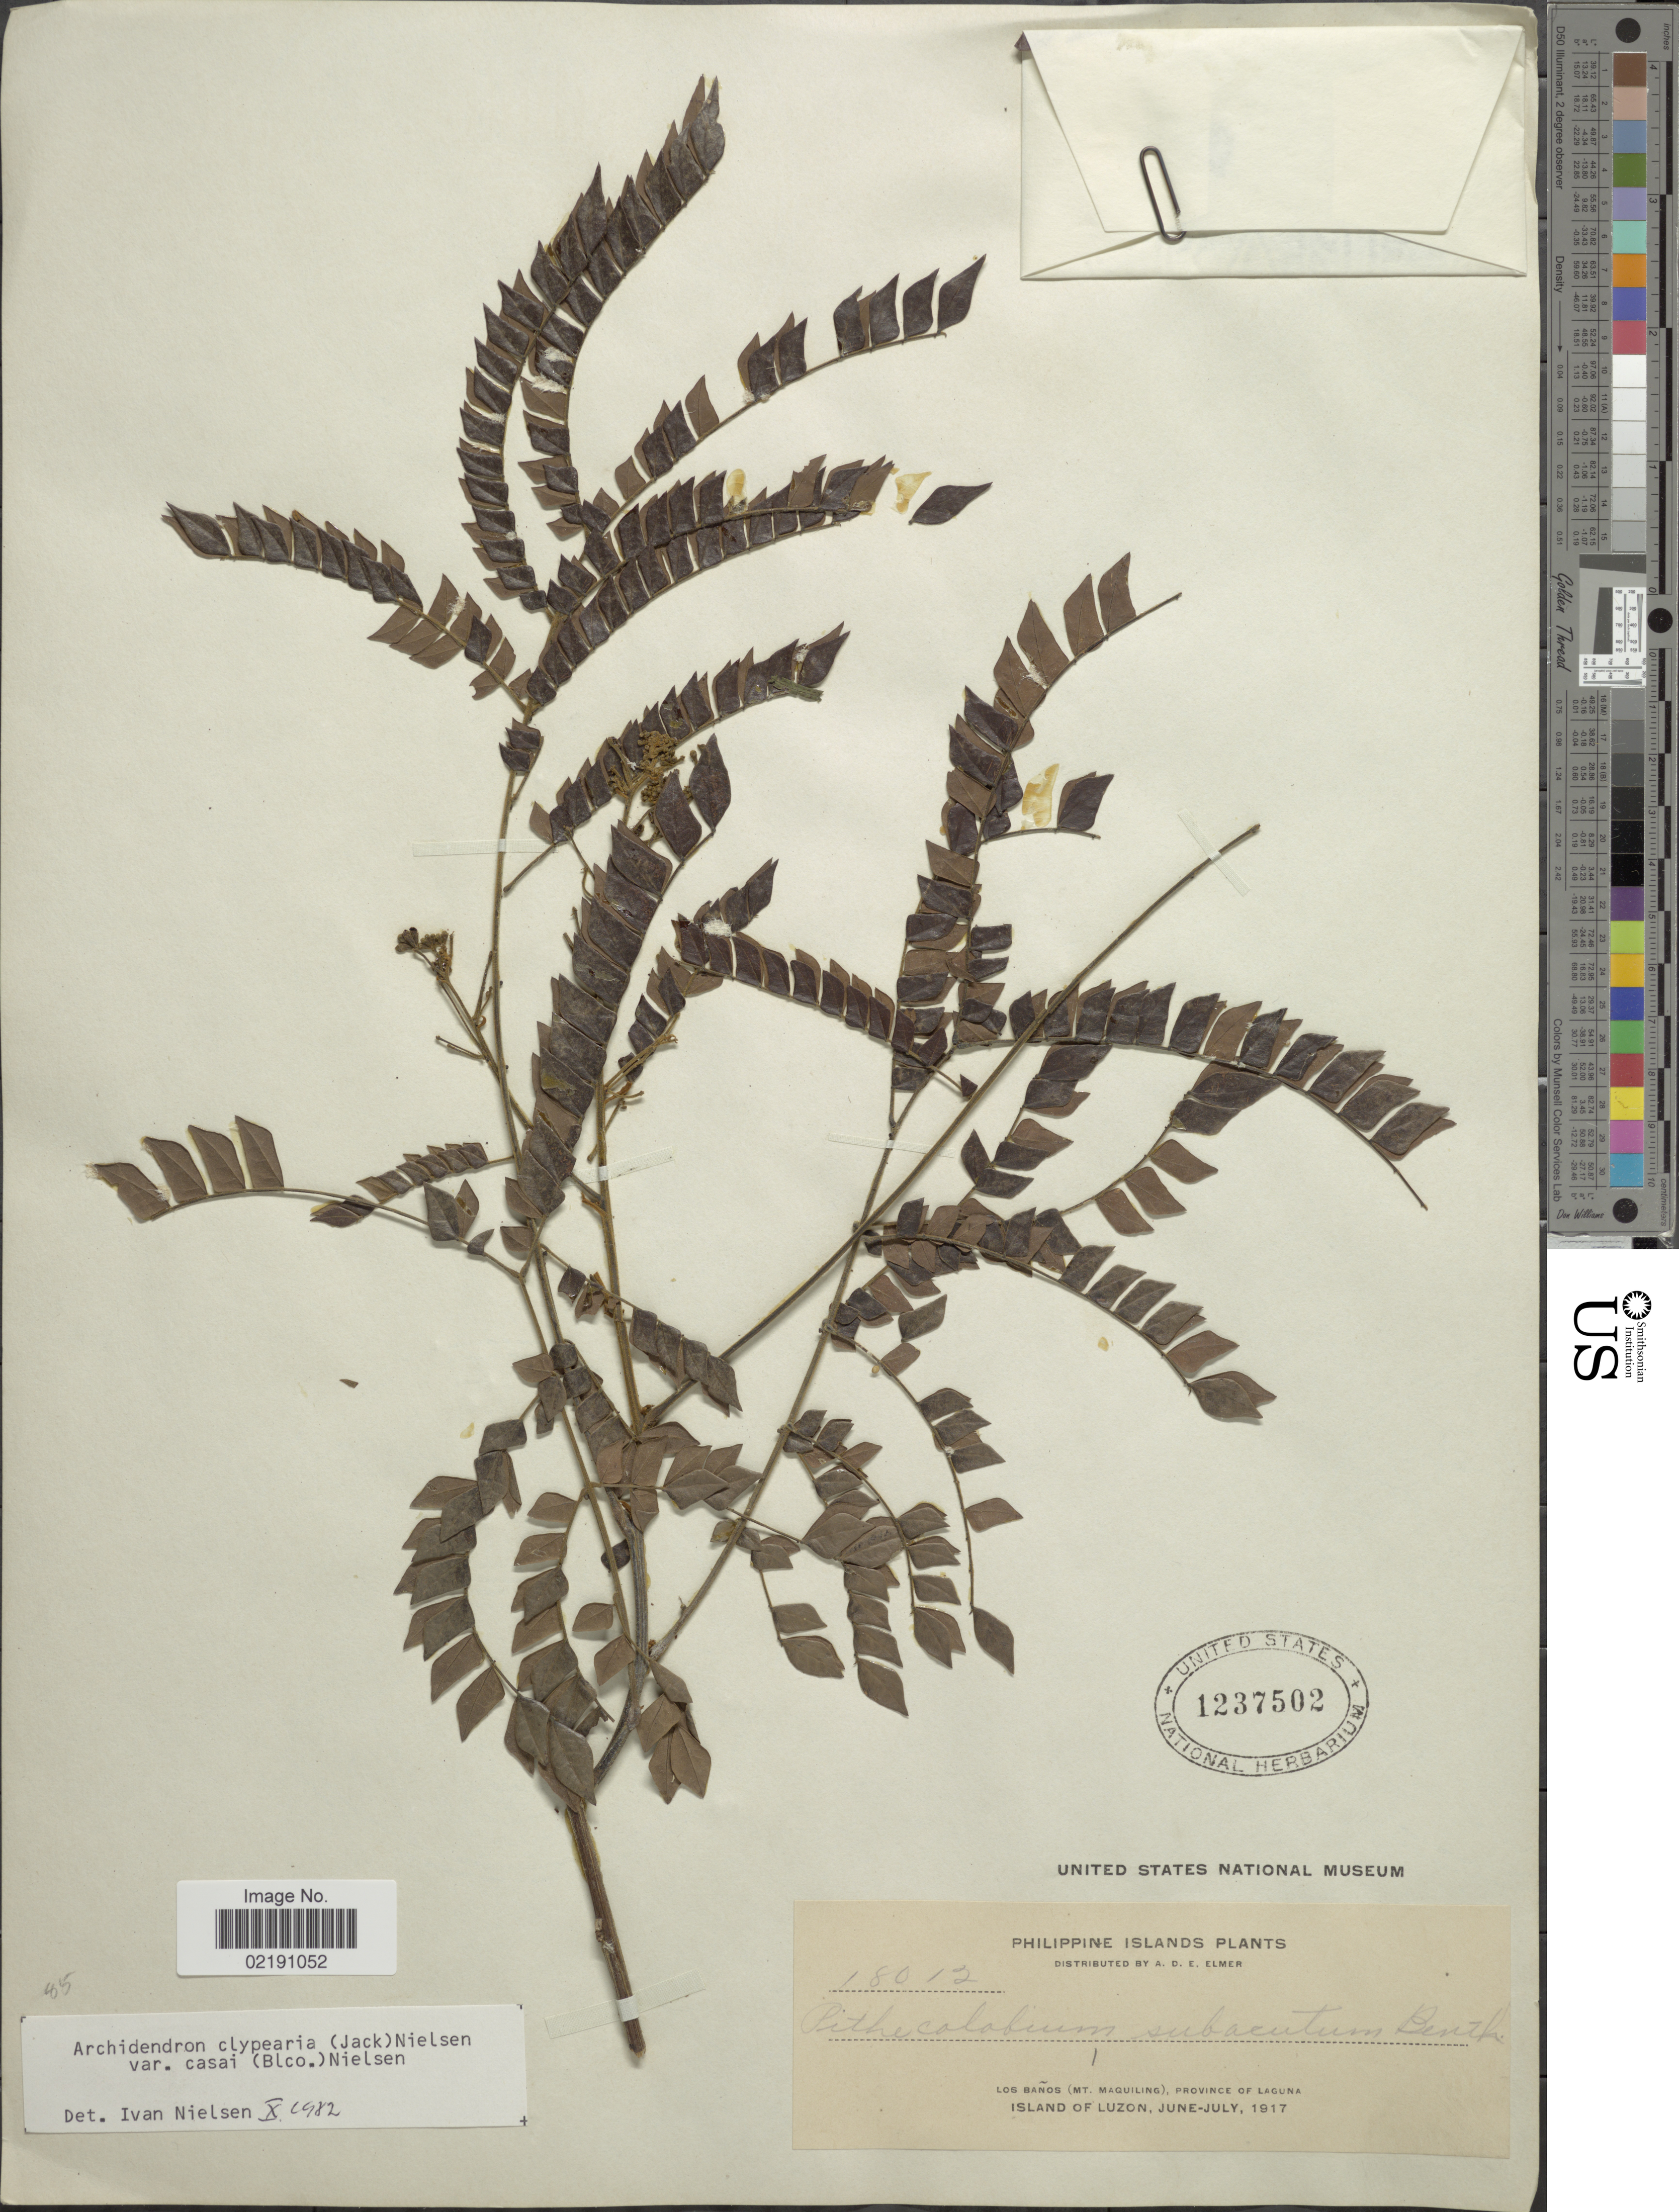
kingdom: Plantae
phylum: Tracheophyta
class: Magnoliopsida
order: Fabales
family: Fabaceae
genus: Archidendron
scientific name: Archidendron clypearia var. casai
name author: (Blanco) I.C. Nielsen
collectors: A. D. E. Elmer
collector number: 18012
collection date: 1917-06/1917-07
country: Philippines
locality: Philippine Islands. Los Baños (Mt. Maquiling), Province of Laguna, Island of Luzon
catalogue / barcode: US 1237502